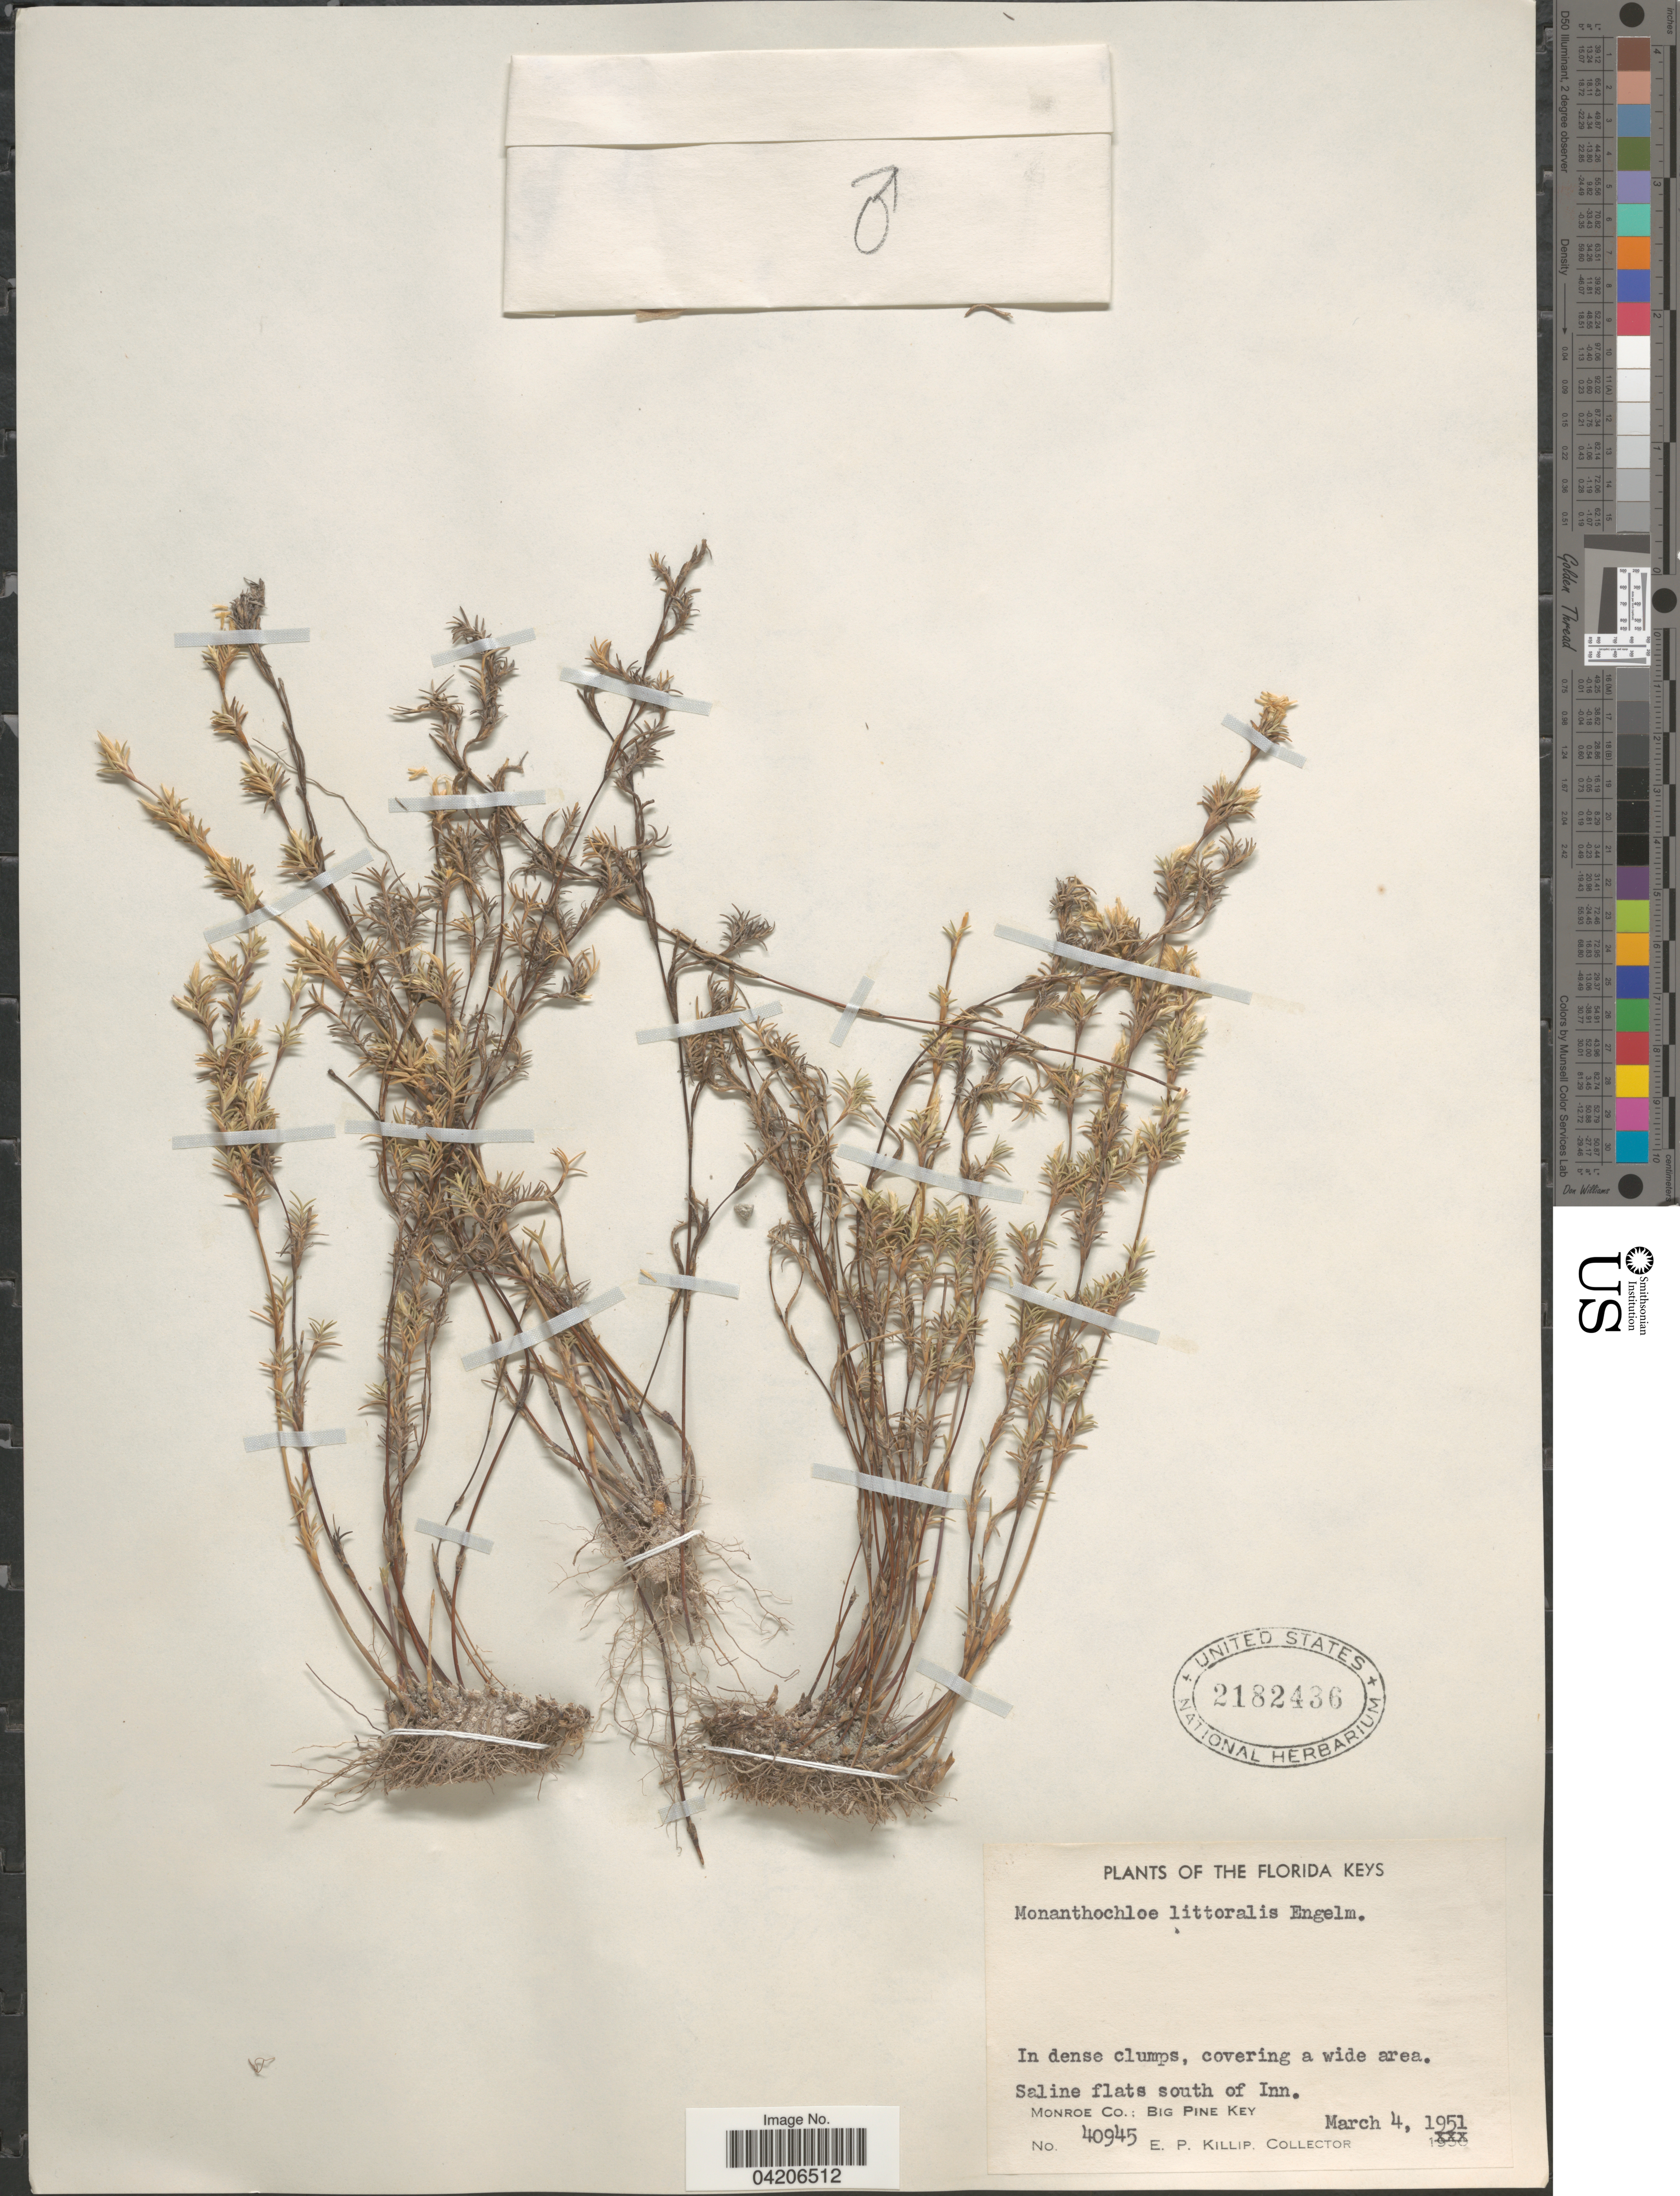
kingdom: Plantae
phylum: Tracheophyta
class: Liliopsida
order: Poales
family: Poaceae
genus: Distichlis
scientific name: Distichlis littoralis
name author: (Engelm.) H.L. Bell & Columbus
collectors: E. P. Killip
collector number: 40945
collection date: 1951-03-04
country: United States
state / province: Florida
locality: Florida Keys. Saline flats south of Inn. Monroe Co.: Big Pine Key.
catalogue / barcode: US 2182436